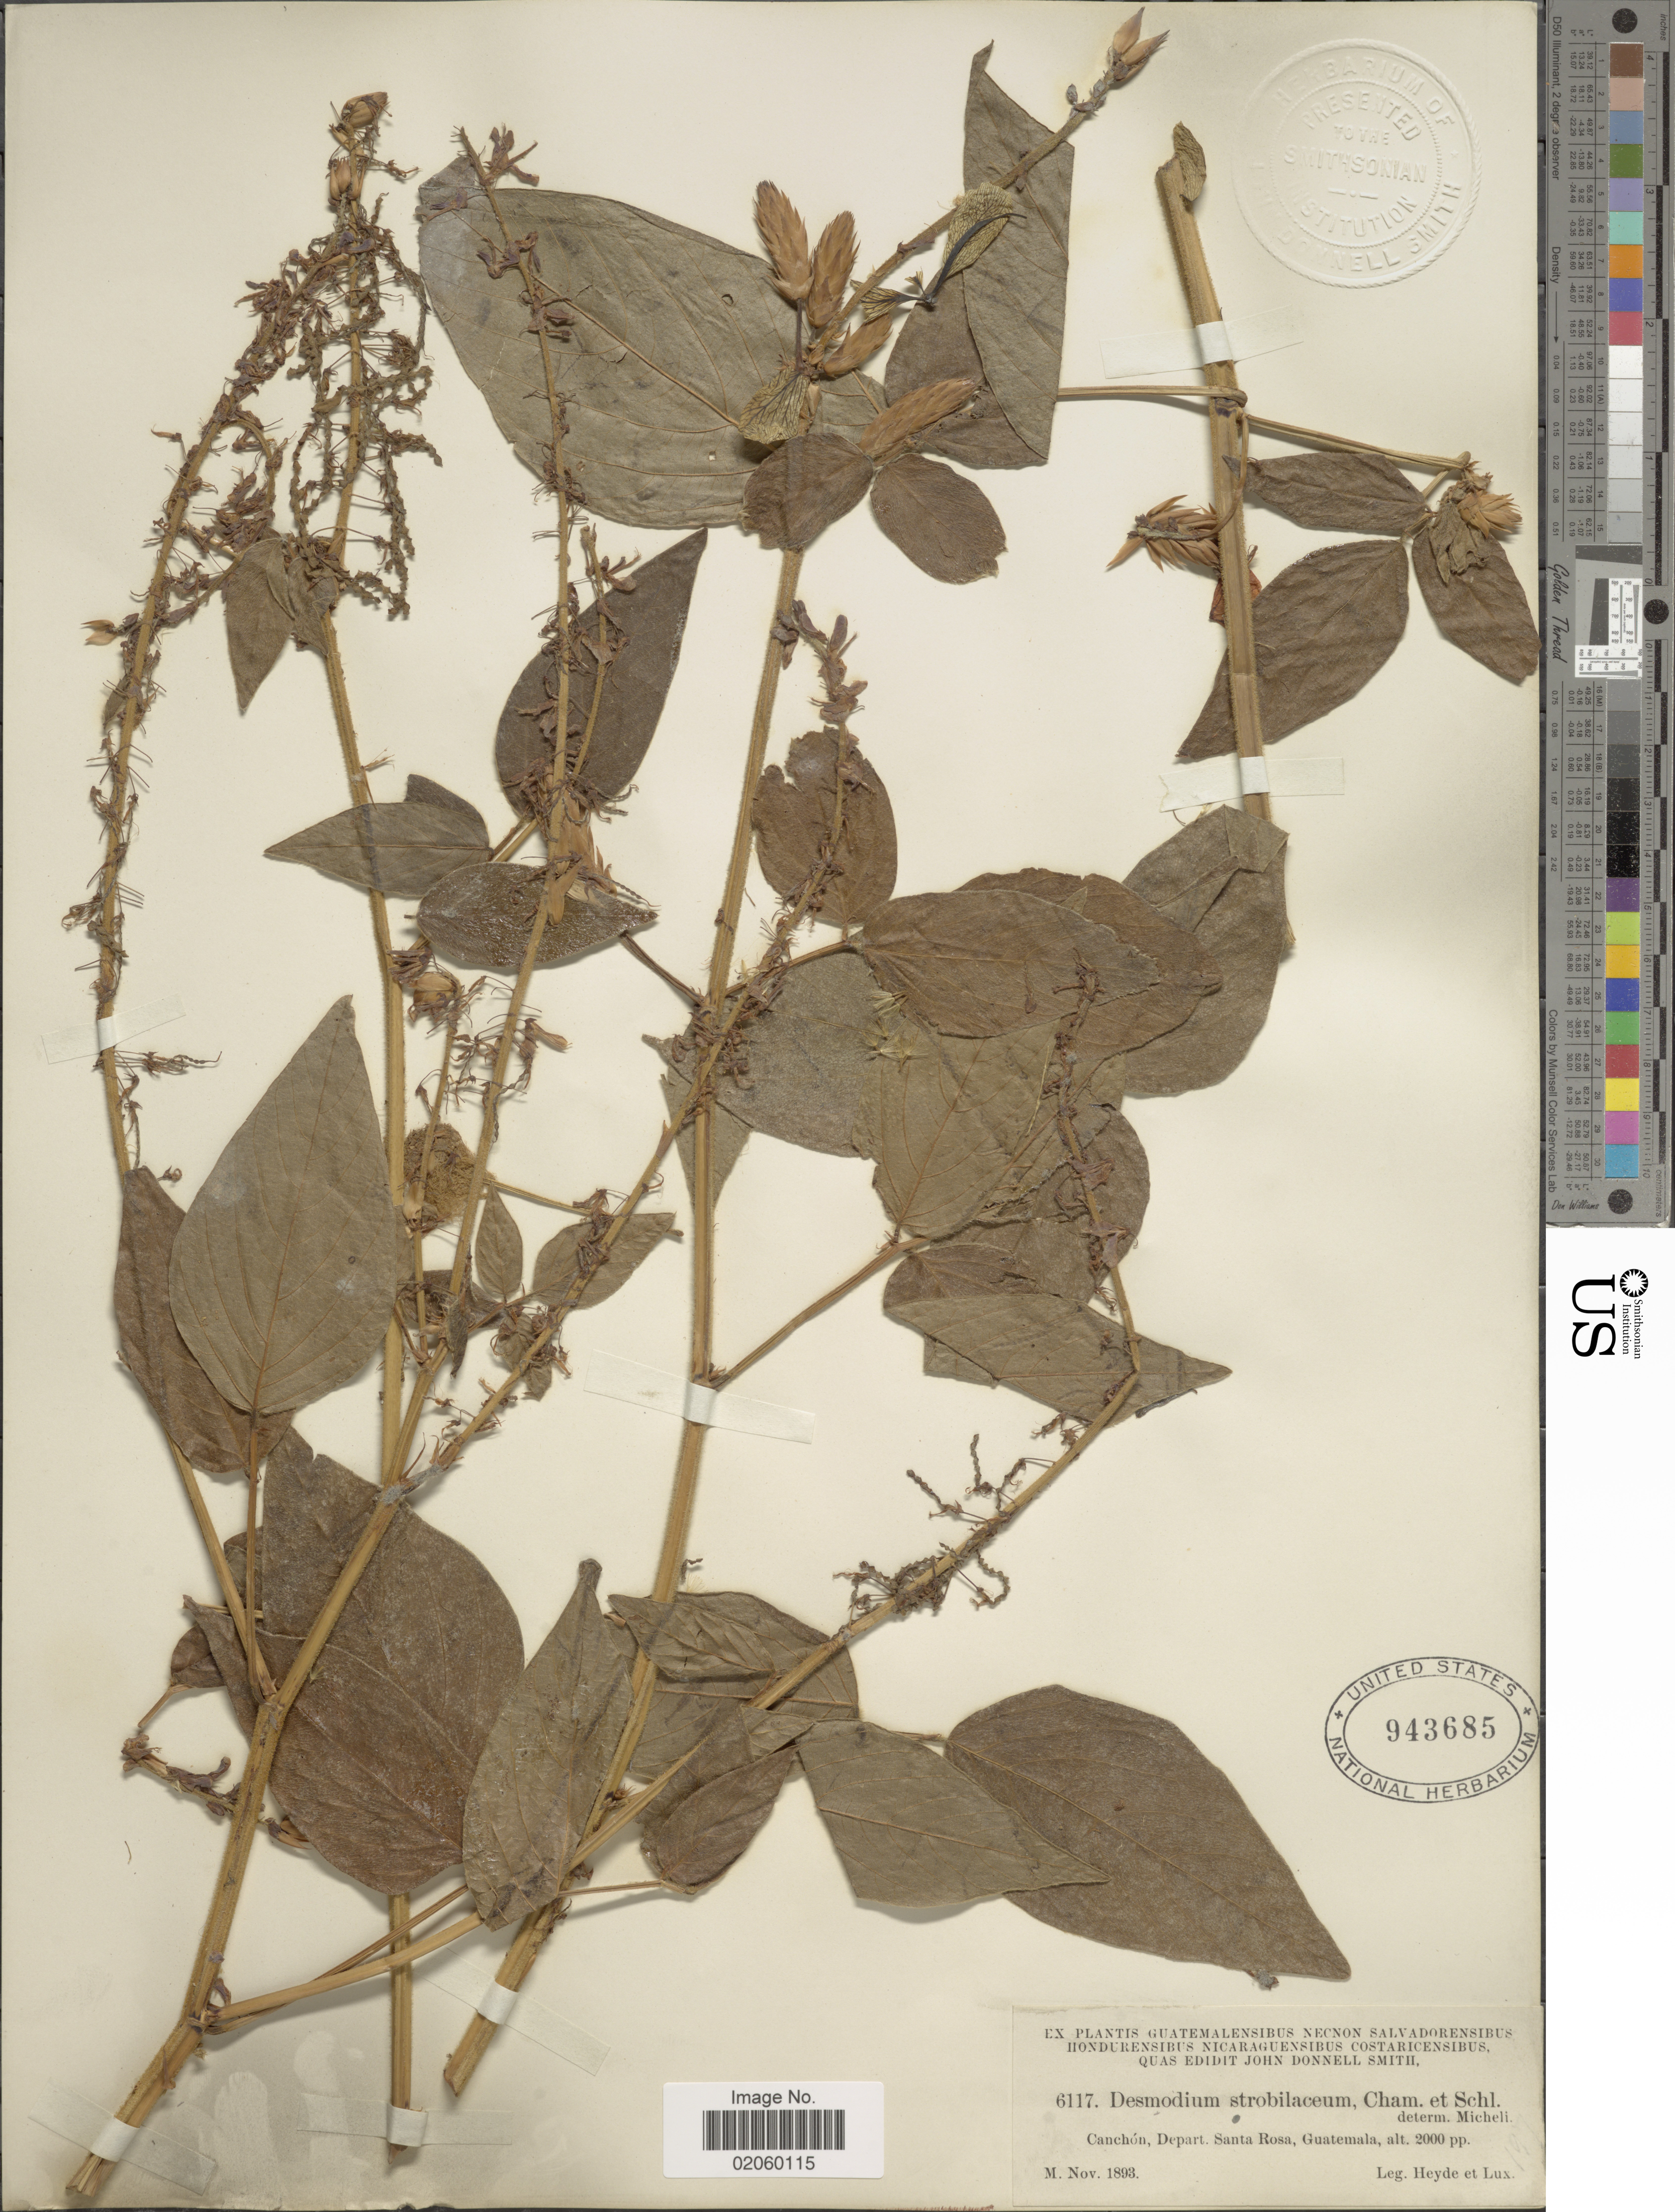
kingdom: Plantae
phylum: Tracheophyta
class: Magnoliopsida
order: Fabales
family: Fabaceae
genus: Desmodium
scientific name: Desmodium strobilaceum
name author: Schltdl.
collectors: Heyde & Lux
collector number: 6117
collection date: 1893-11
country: Guatemala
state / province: Santa Rosa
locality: Canchon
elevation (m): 610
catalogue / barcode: US 943685